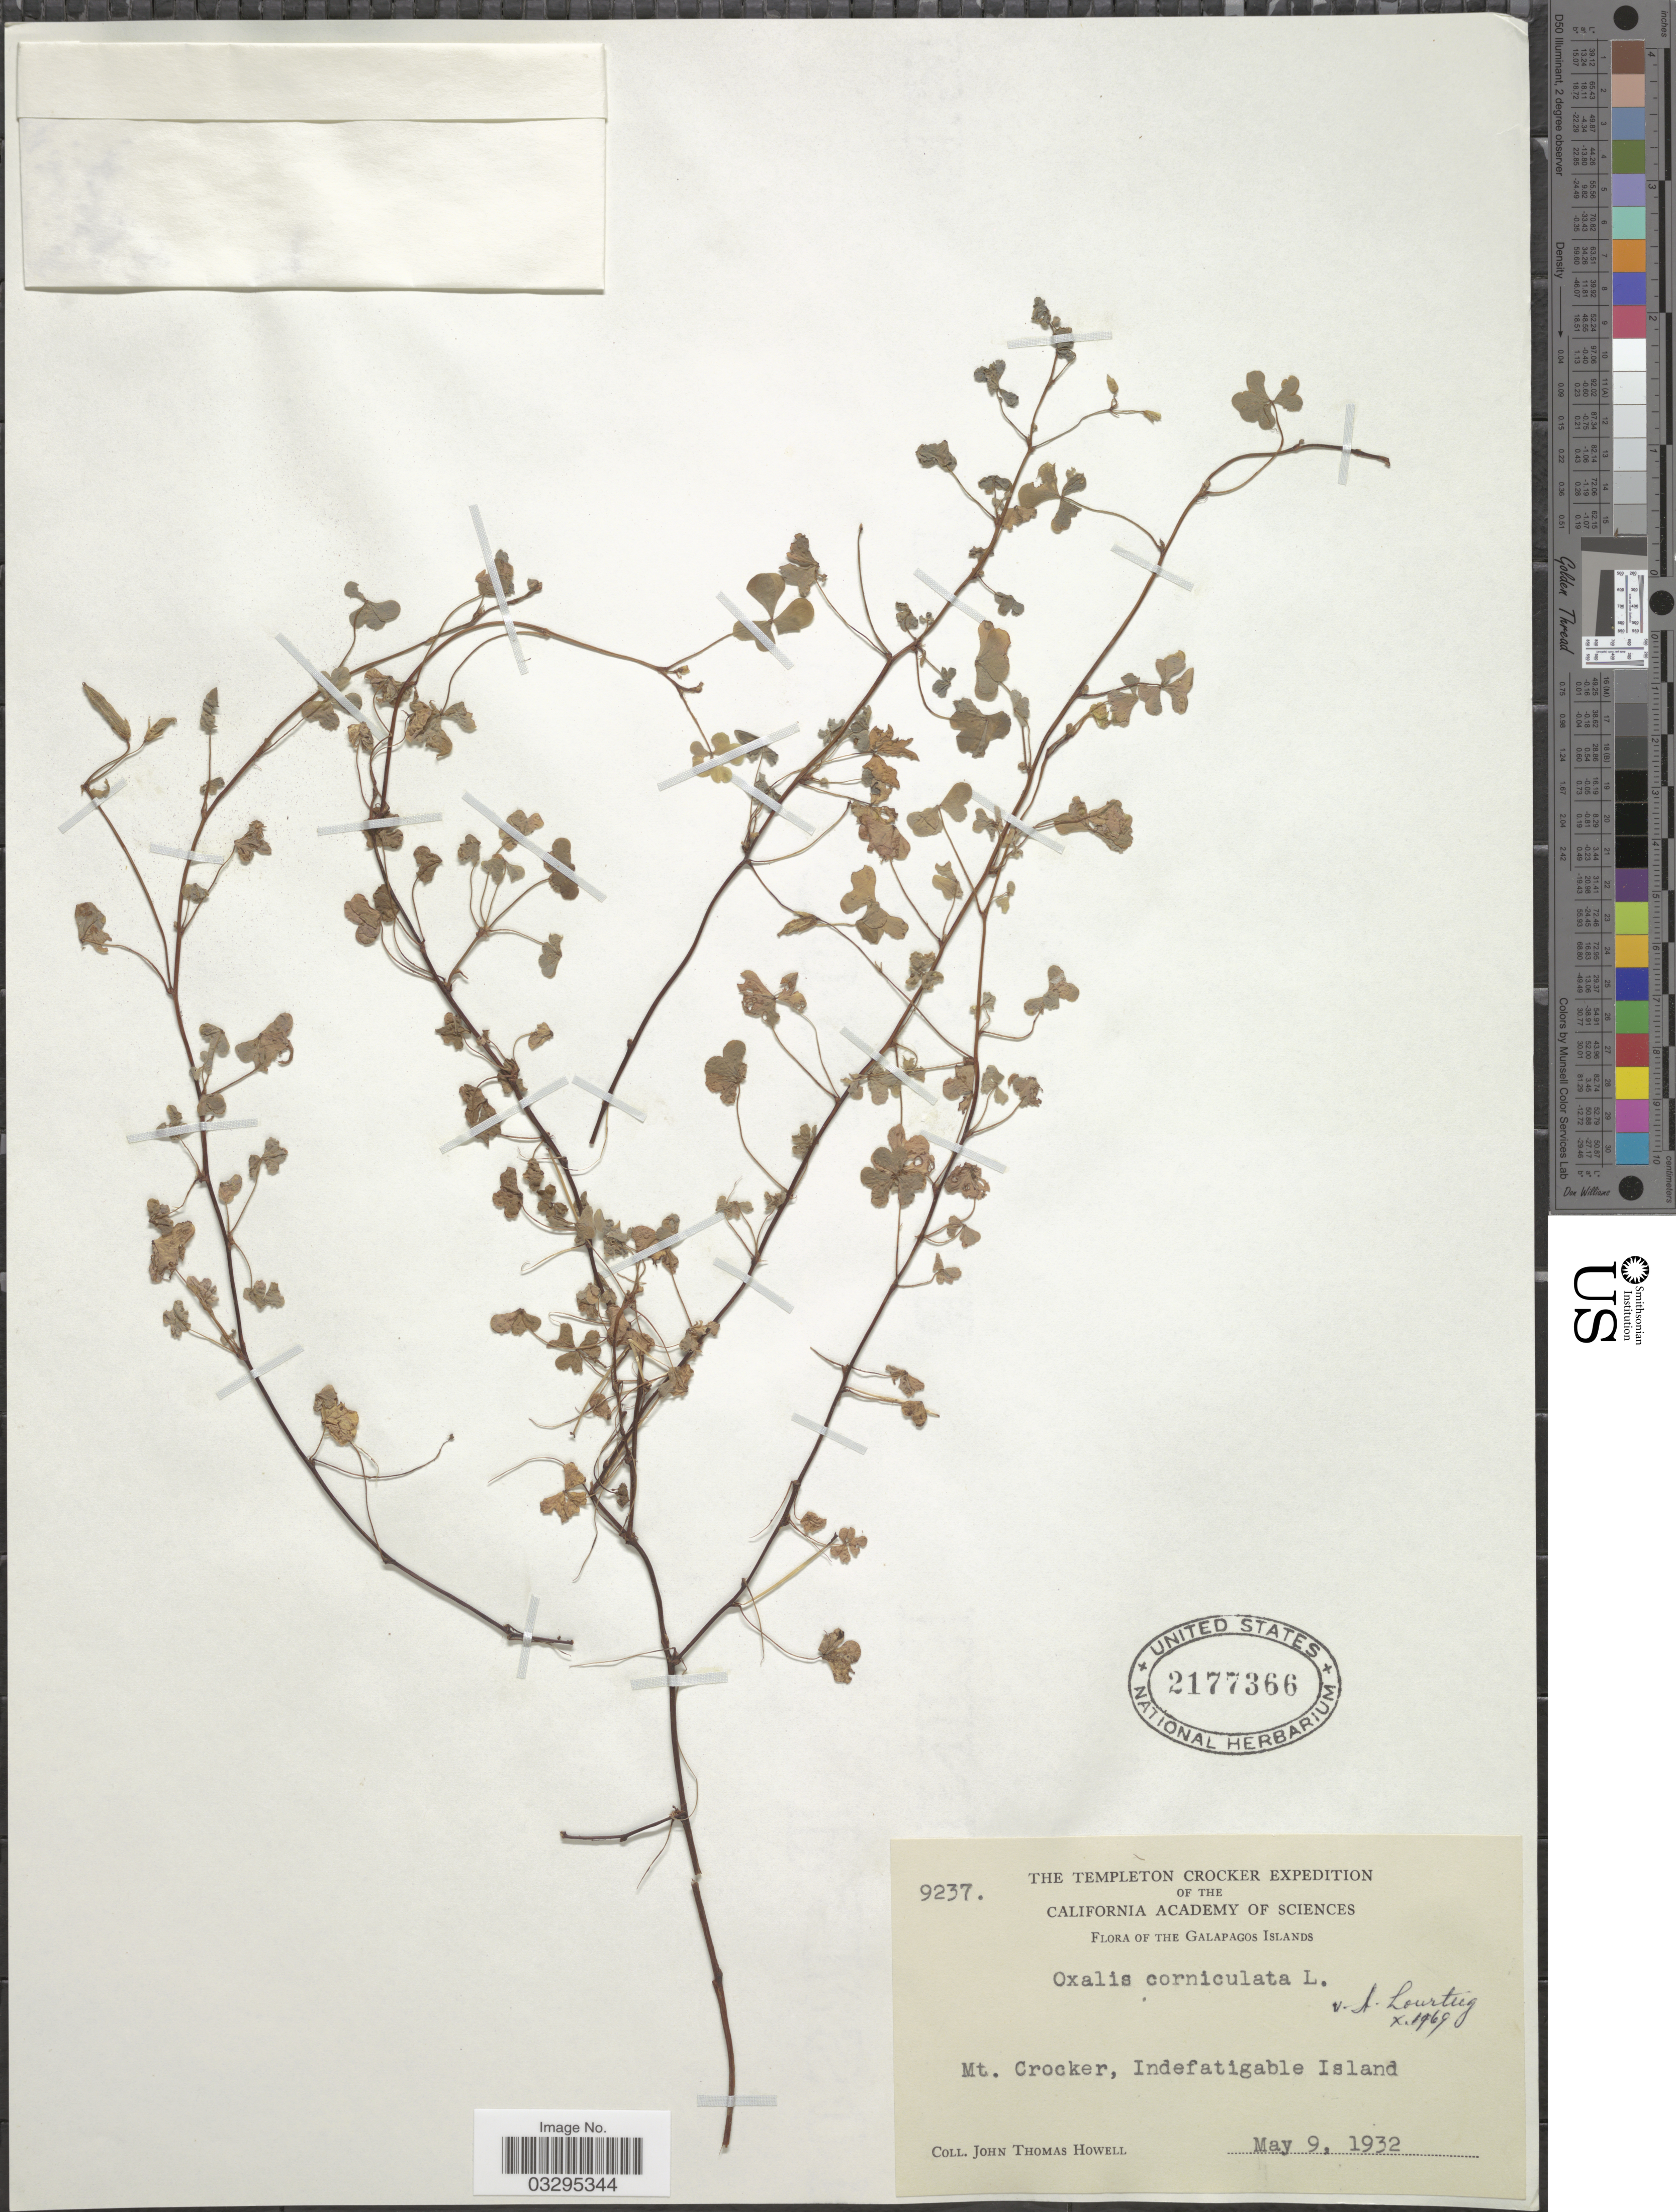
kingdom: Plantae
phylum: Tracheophyta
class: Magnoliopsida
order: Oxalidales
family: Oxalidaceae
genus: Oxalis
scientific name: Oxalis corniculata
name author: L.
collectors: J. T. Howell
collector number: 9237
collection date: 1932-05-09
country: Ecuador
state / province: Colón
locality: Galapagos Islands. Mt. Crocker, Indefatigable Island.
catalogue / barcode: US 2177366